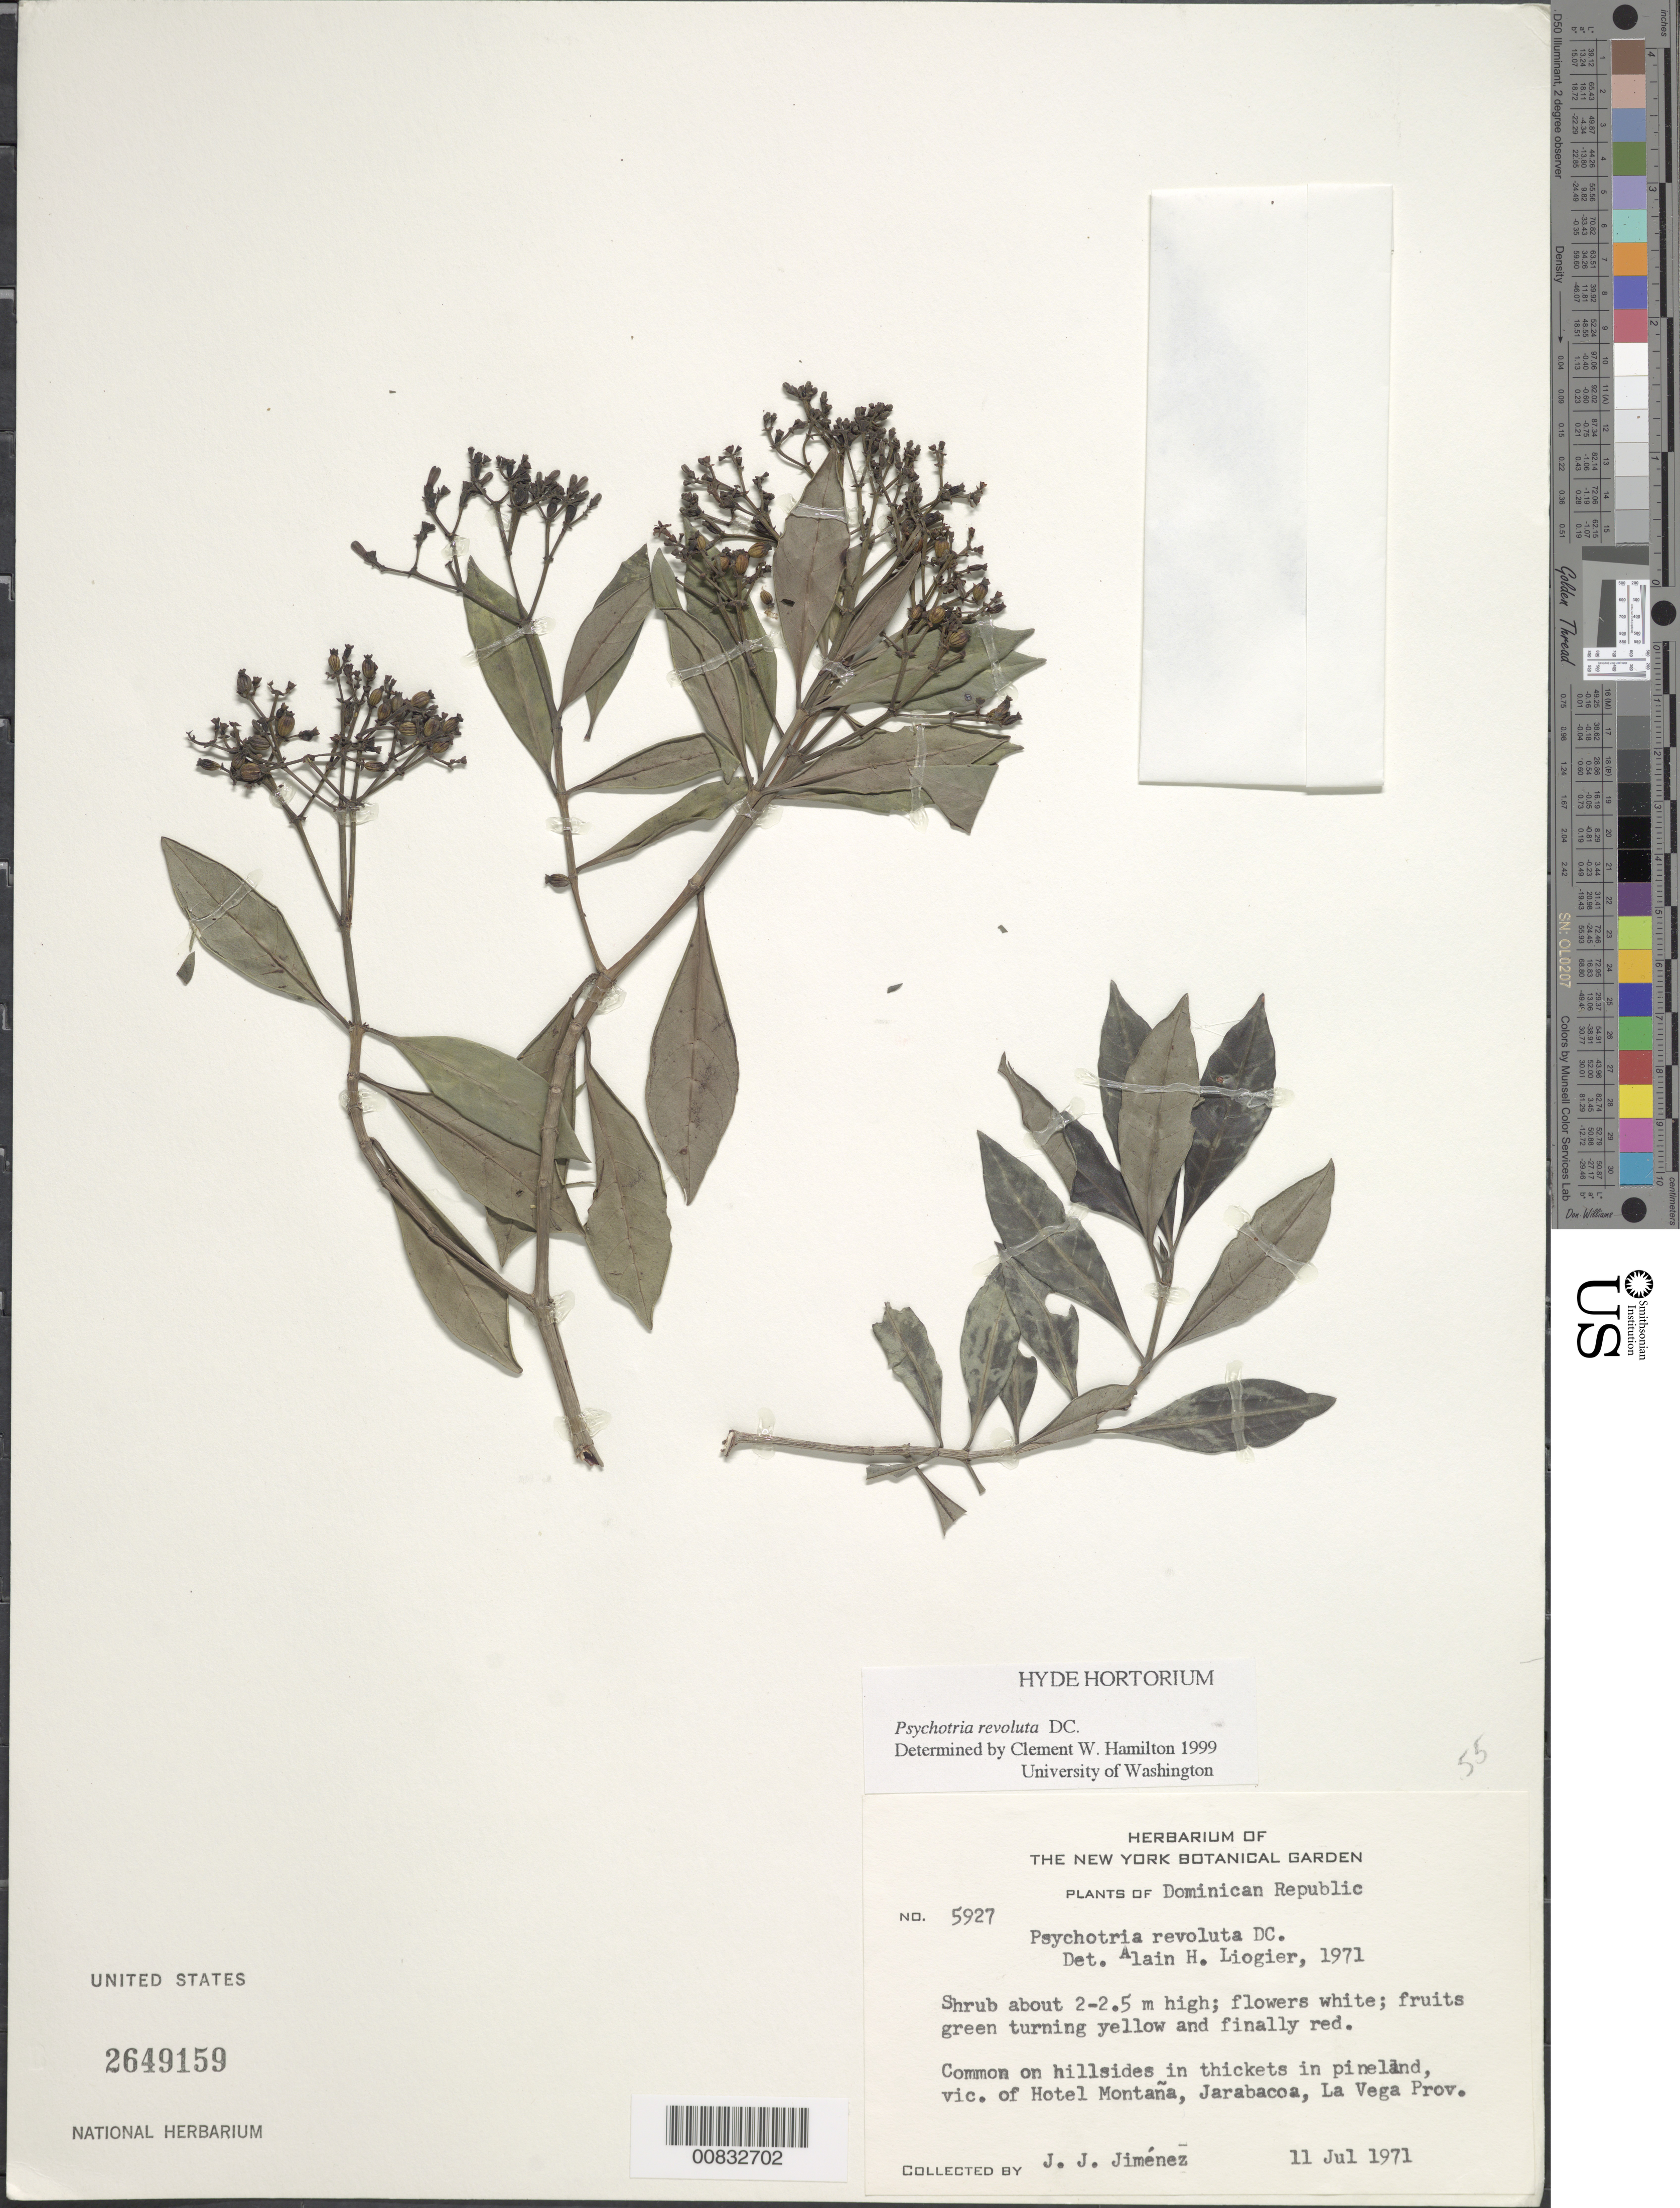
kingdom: Plantae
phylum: Tracheophyta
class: Magnoliopsida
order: Gentianales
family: Rubiaceae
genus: Psychotria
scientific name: Psychotria revoluta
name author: DC.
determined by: Hamilton, C. W.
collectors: J. J. Jiménez Almonte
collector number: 5927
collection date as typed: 11 Jul 1971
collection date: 1971-07-11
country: Dominican Republic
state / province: La Vega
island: Hispaniola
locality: Vicinity of Hotel Montaña, Jarabacoa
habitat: On hillsides in thickets in pineland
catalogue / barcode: US 2649159